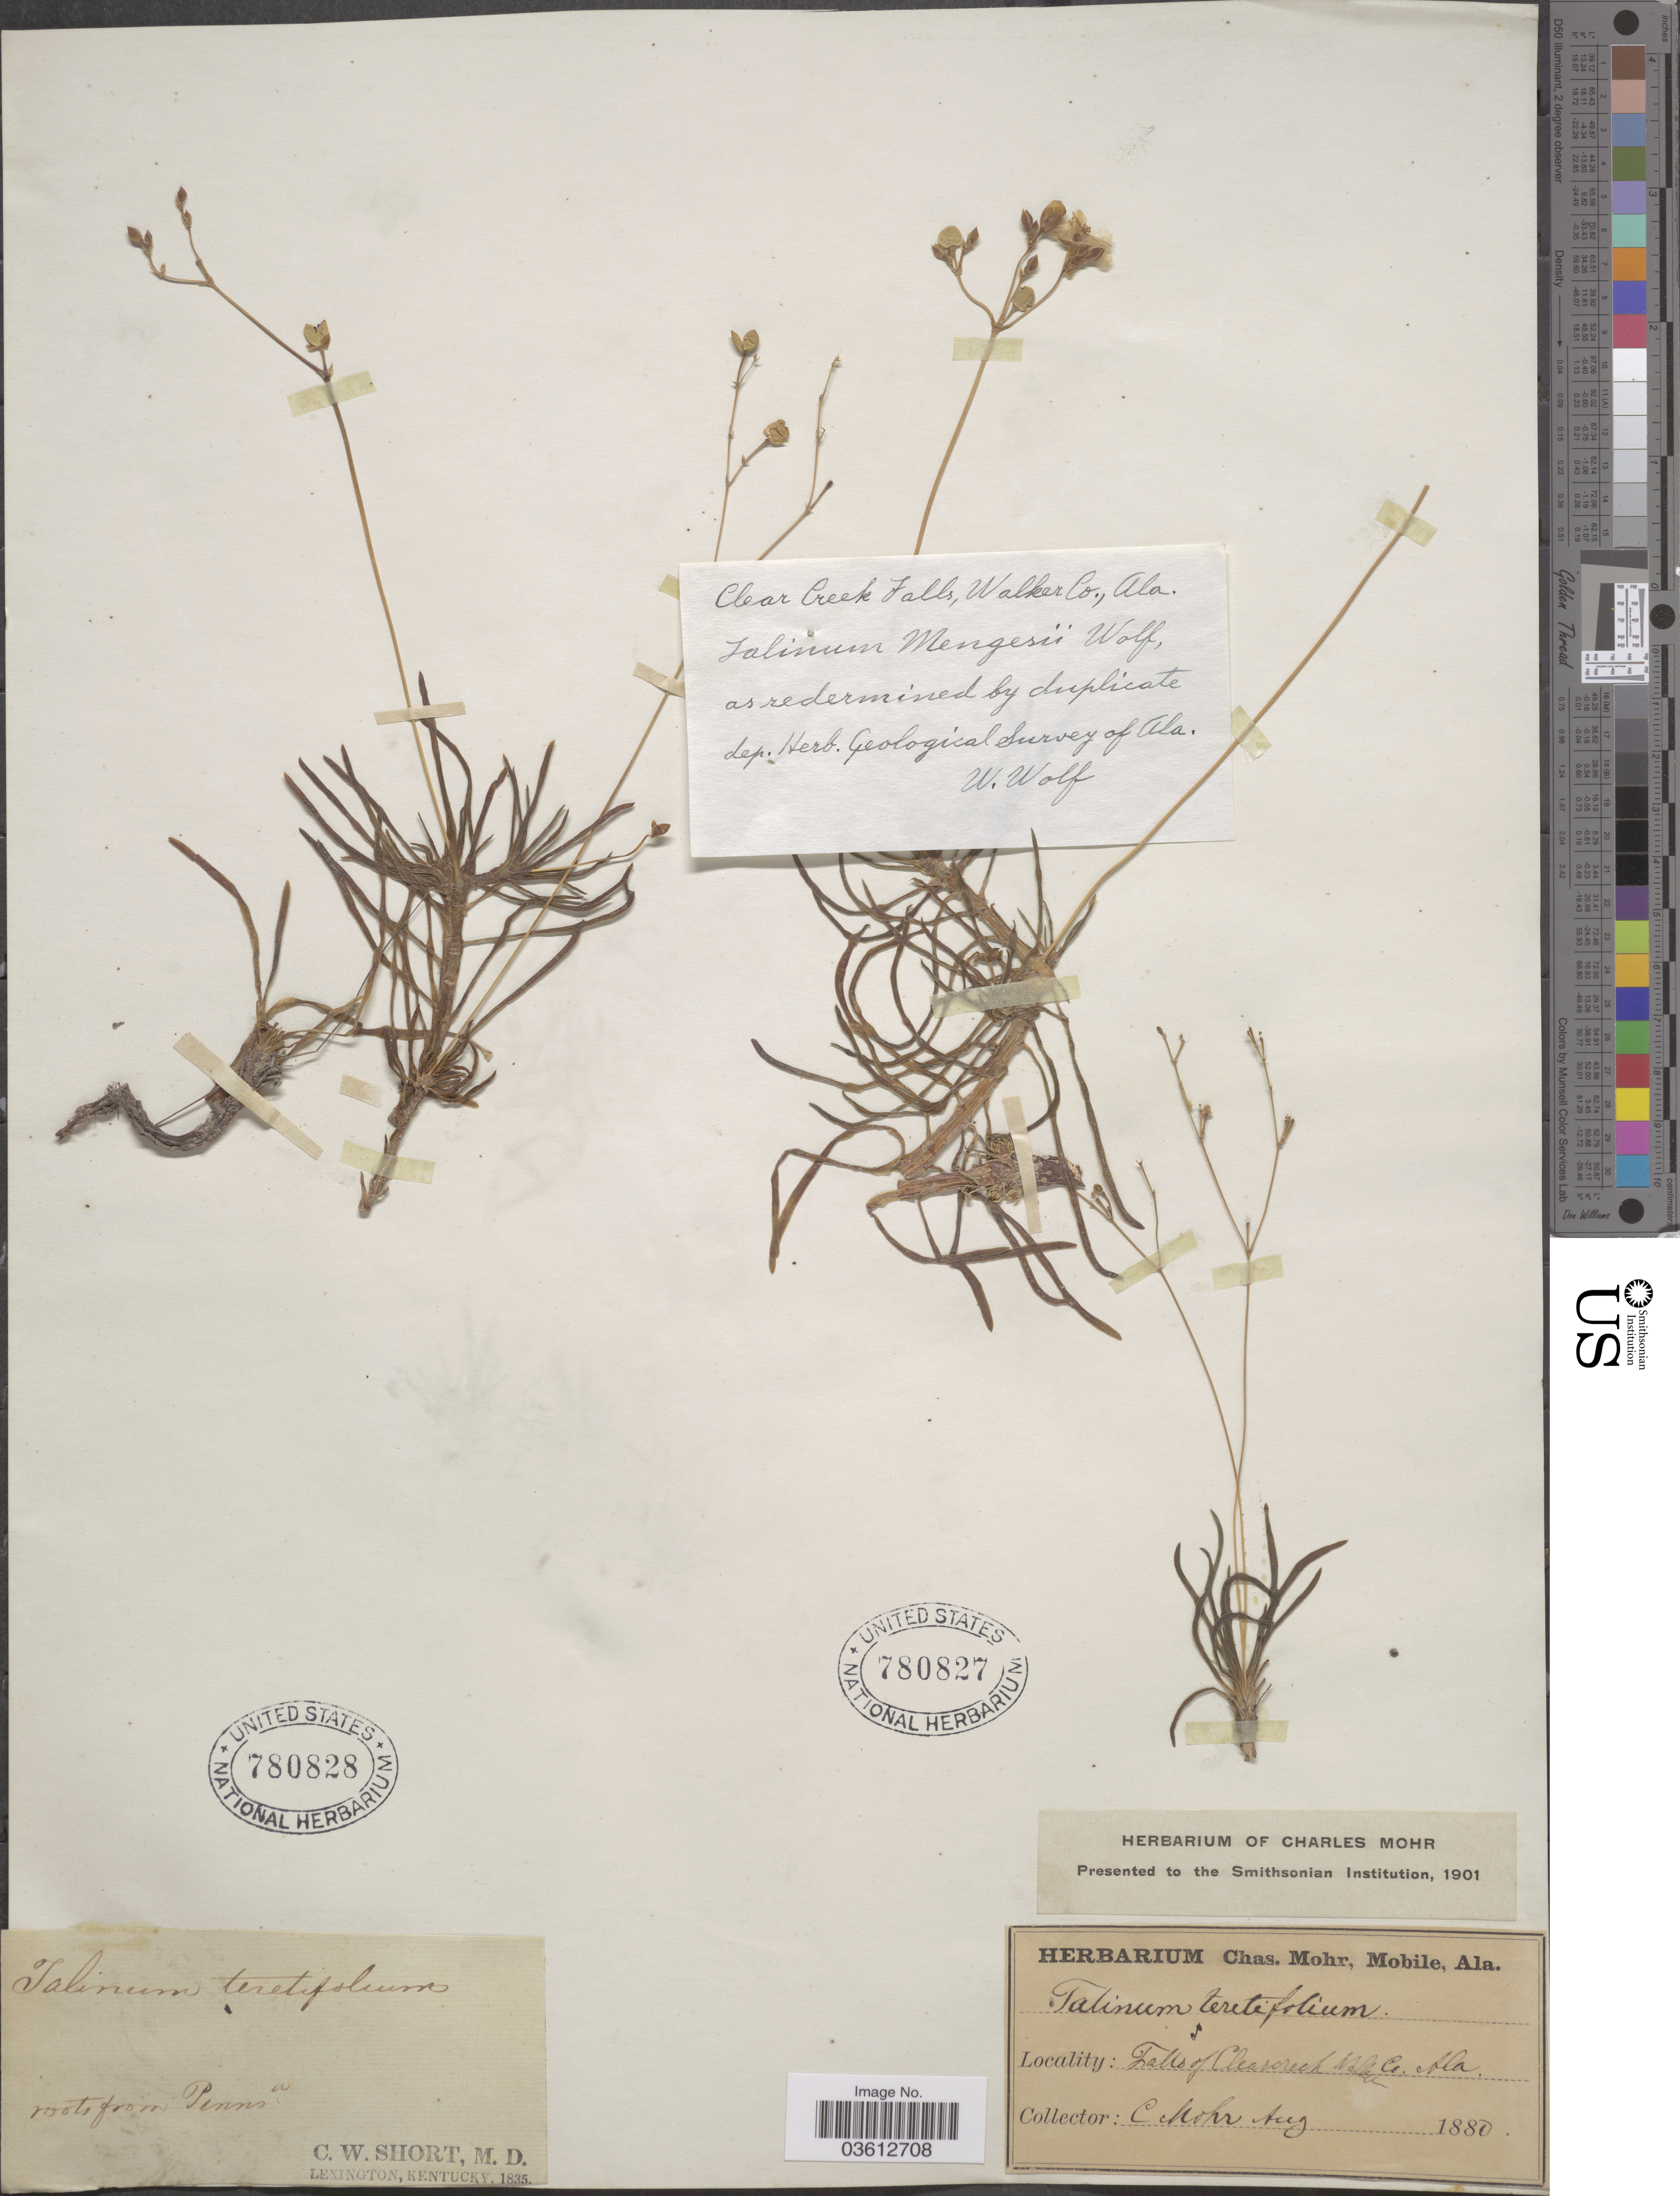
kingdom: Plantae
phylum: Tracheophyta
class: Magnoliopsida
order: Caryophyllales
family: Talinaceae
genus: Talinum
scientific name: Talinum mengesii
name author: W. Wolf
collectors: C. W. Short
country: United States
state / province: Pennsylvania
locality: Roots from Pennsa.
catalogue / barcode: US 780828